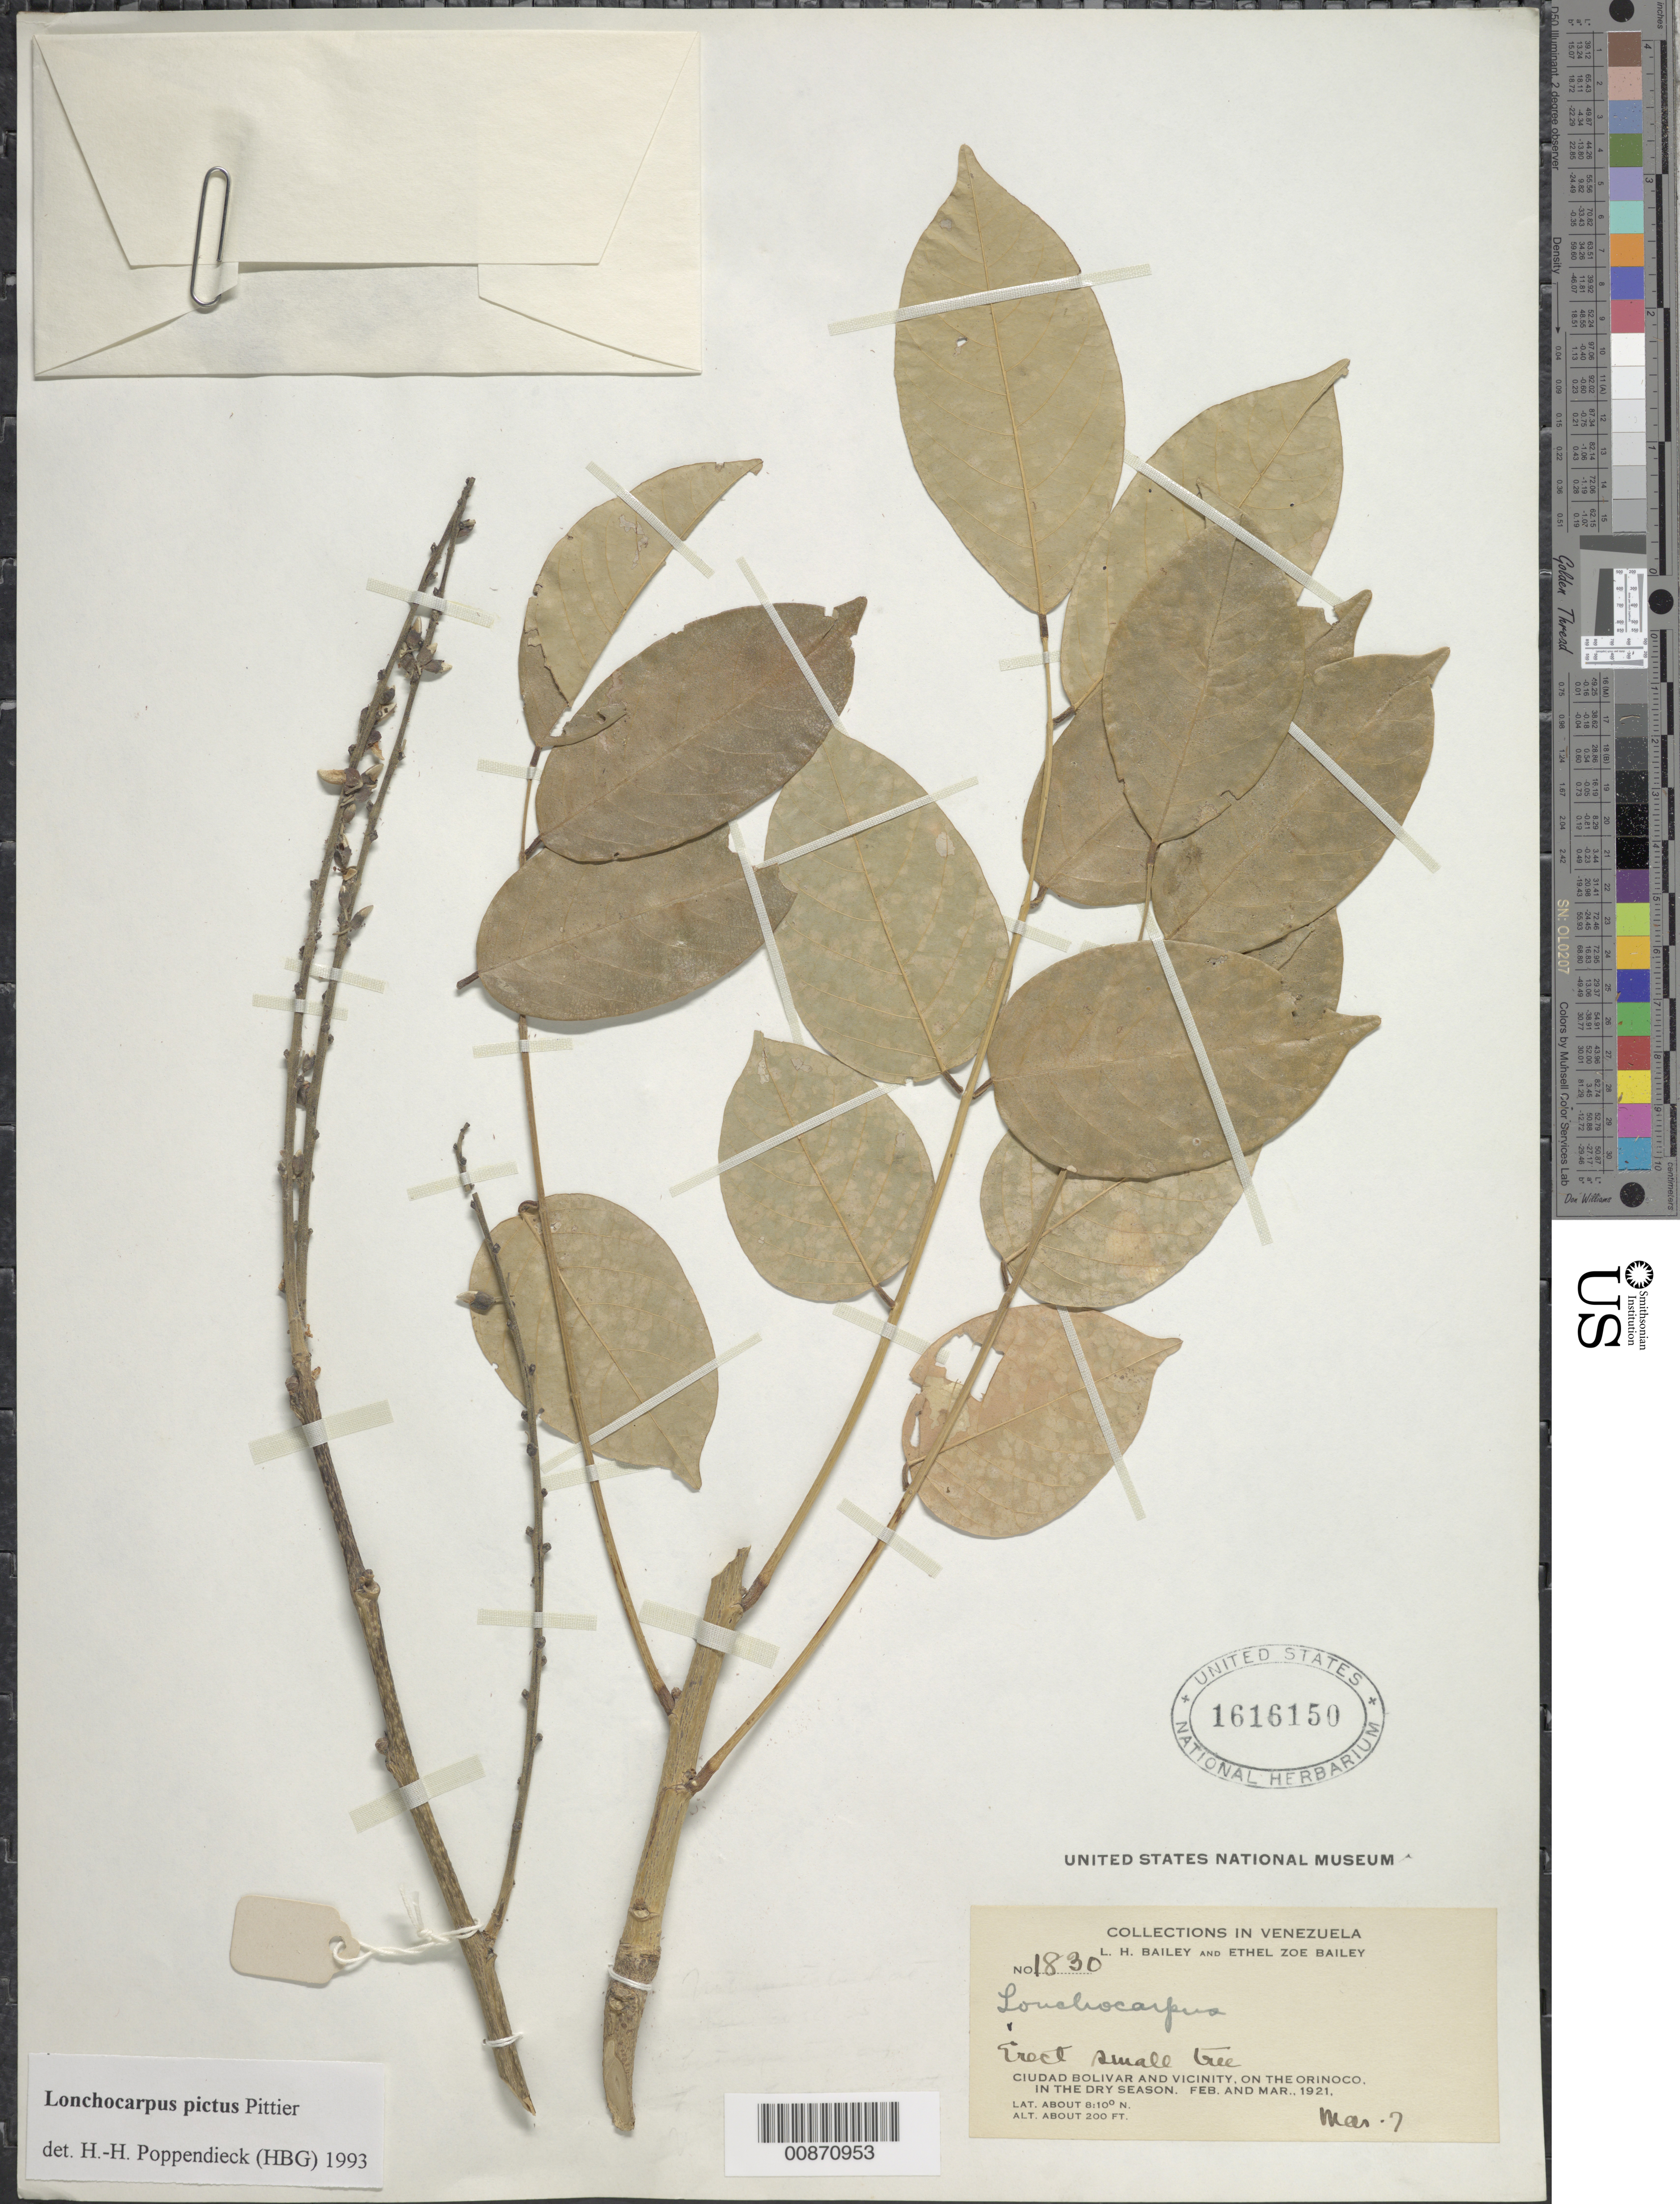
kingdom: Plantae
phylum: Tracheophyta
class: Magnoliopsida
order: Fabales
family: Fabaceae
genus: Lonchocarpus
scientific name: Lonchocarpus pictus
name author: Pittier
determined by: Poppendieck, H.-H., (HBG), Institut fur Allgemeine Botanik und Botanischer Garten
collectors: L. H. Bailey & E. Z. Bailey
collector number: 1830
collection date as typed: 7-Mar-21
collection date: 1921-03-07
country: Venezuela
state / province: Bolívar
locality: Ciudad Bolívar and vicinity, Orinoco R.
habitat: Dry season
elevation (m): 61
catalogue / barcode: US 1616150